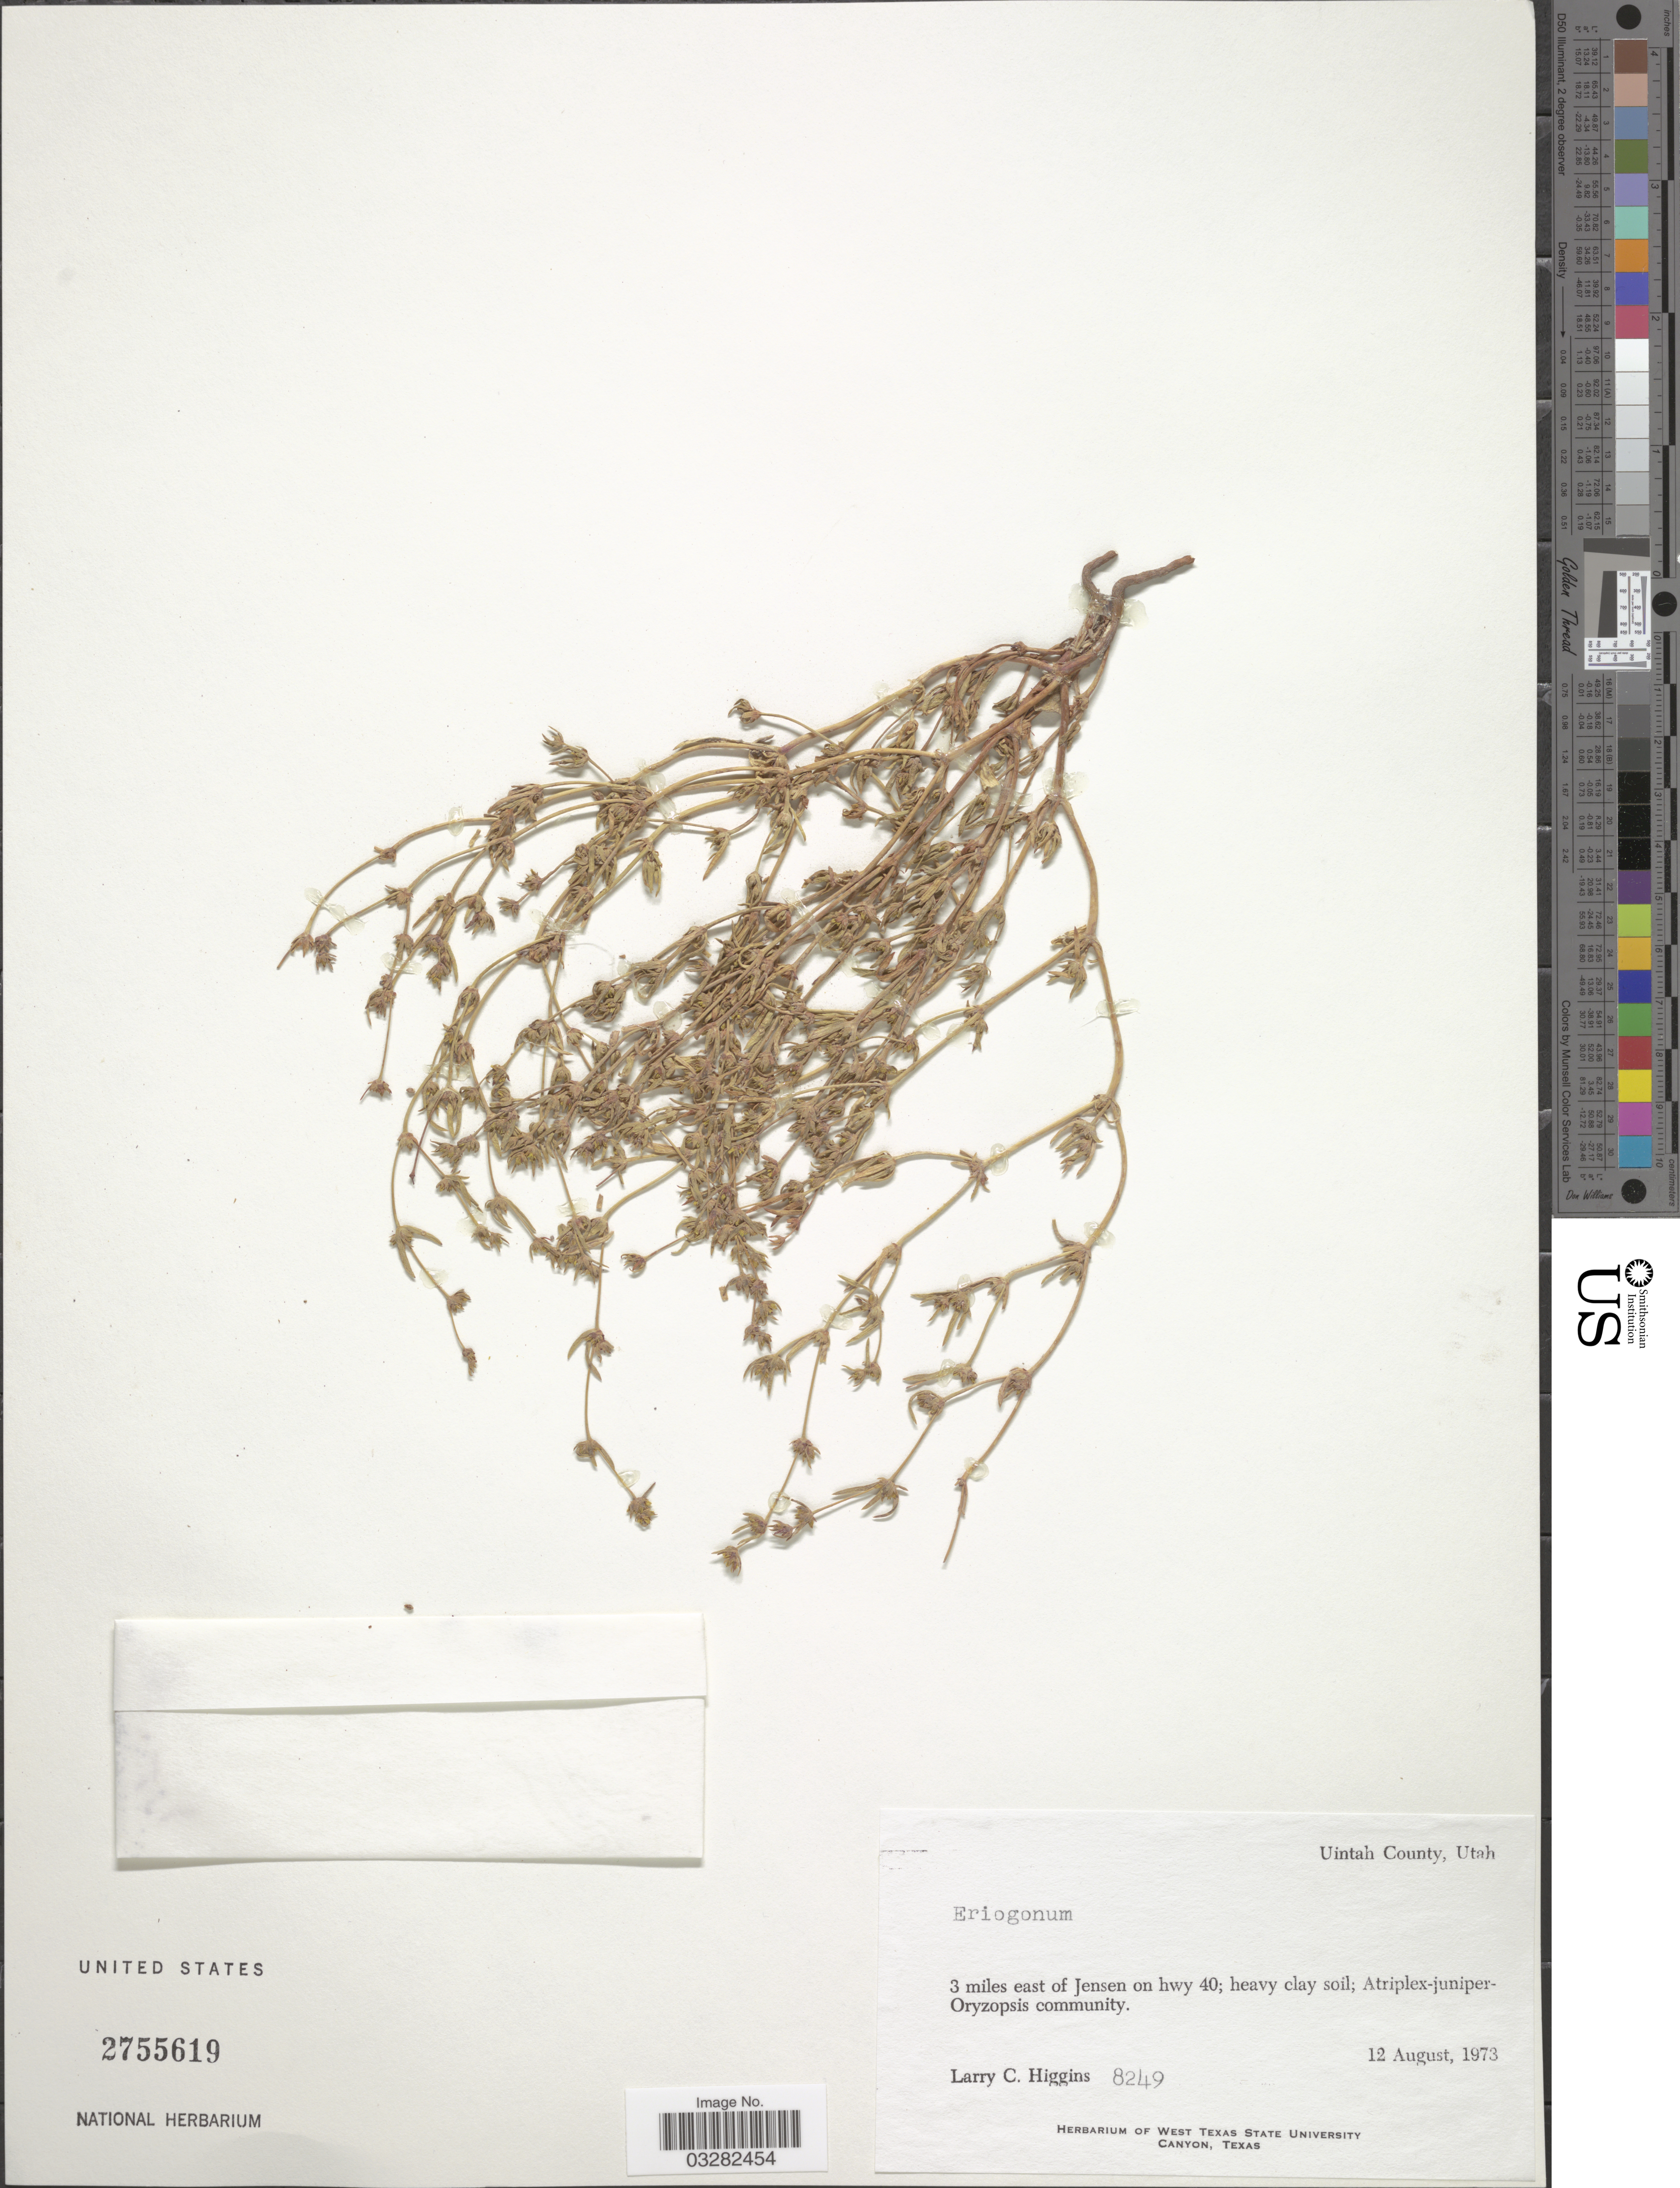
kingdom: Plantae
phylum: Tracheophyta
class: Magnoliopsida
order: Caryophyllales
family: Polygonaceae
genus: Eriogonum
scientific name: Eriogonum sp.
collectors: L. Higgins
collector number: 8249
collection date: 1973-08-12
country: United States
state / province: Utah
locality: Uintah County, 3 miles east of Jensen on hwy 40.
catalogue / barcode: US 2755619